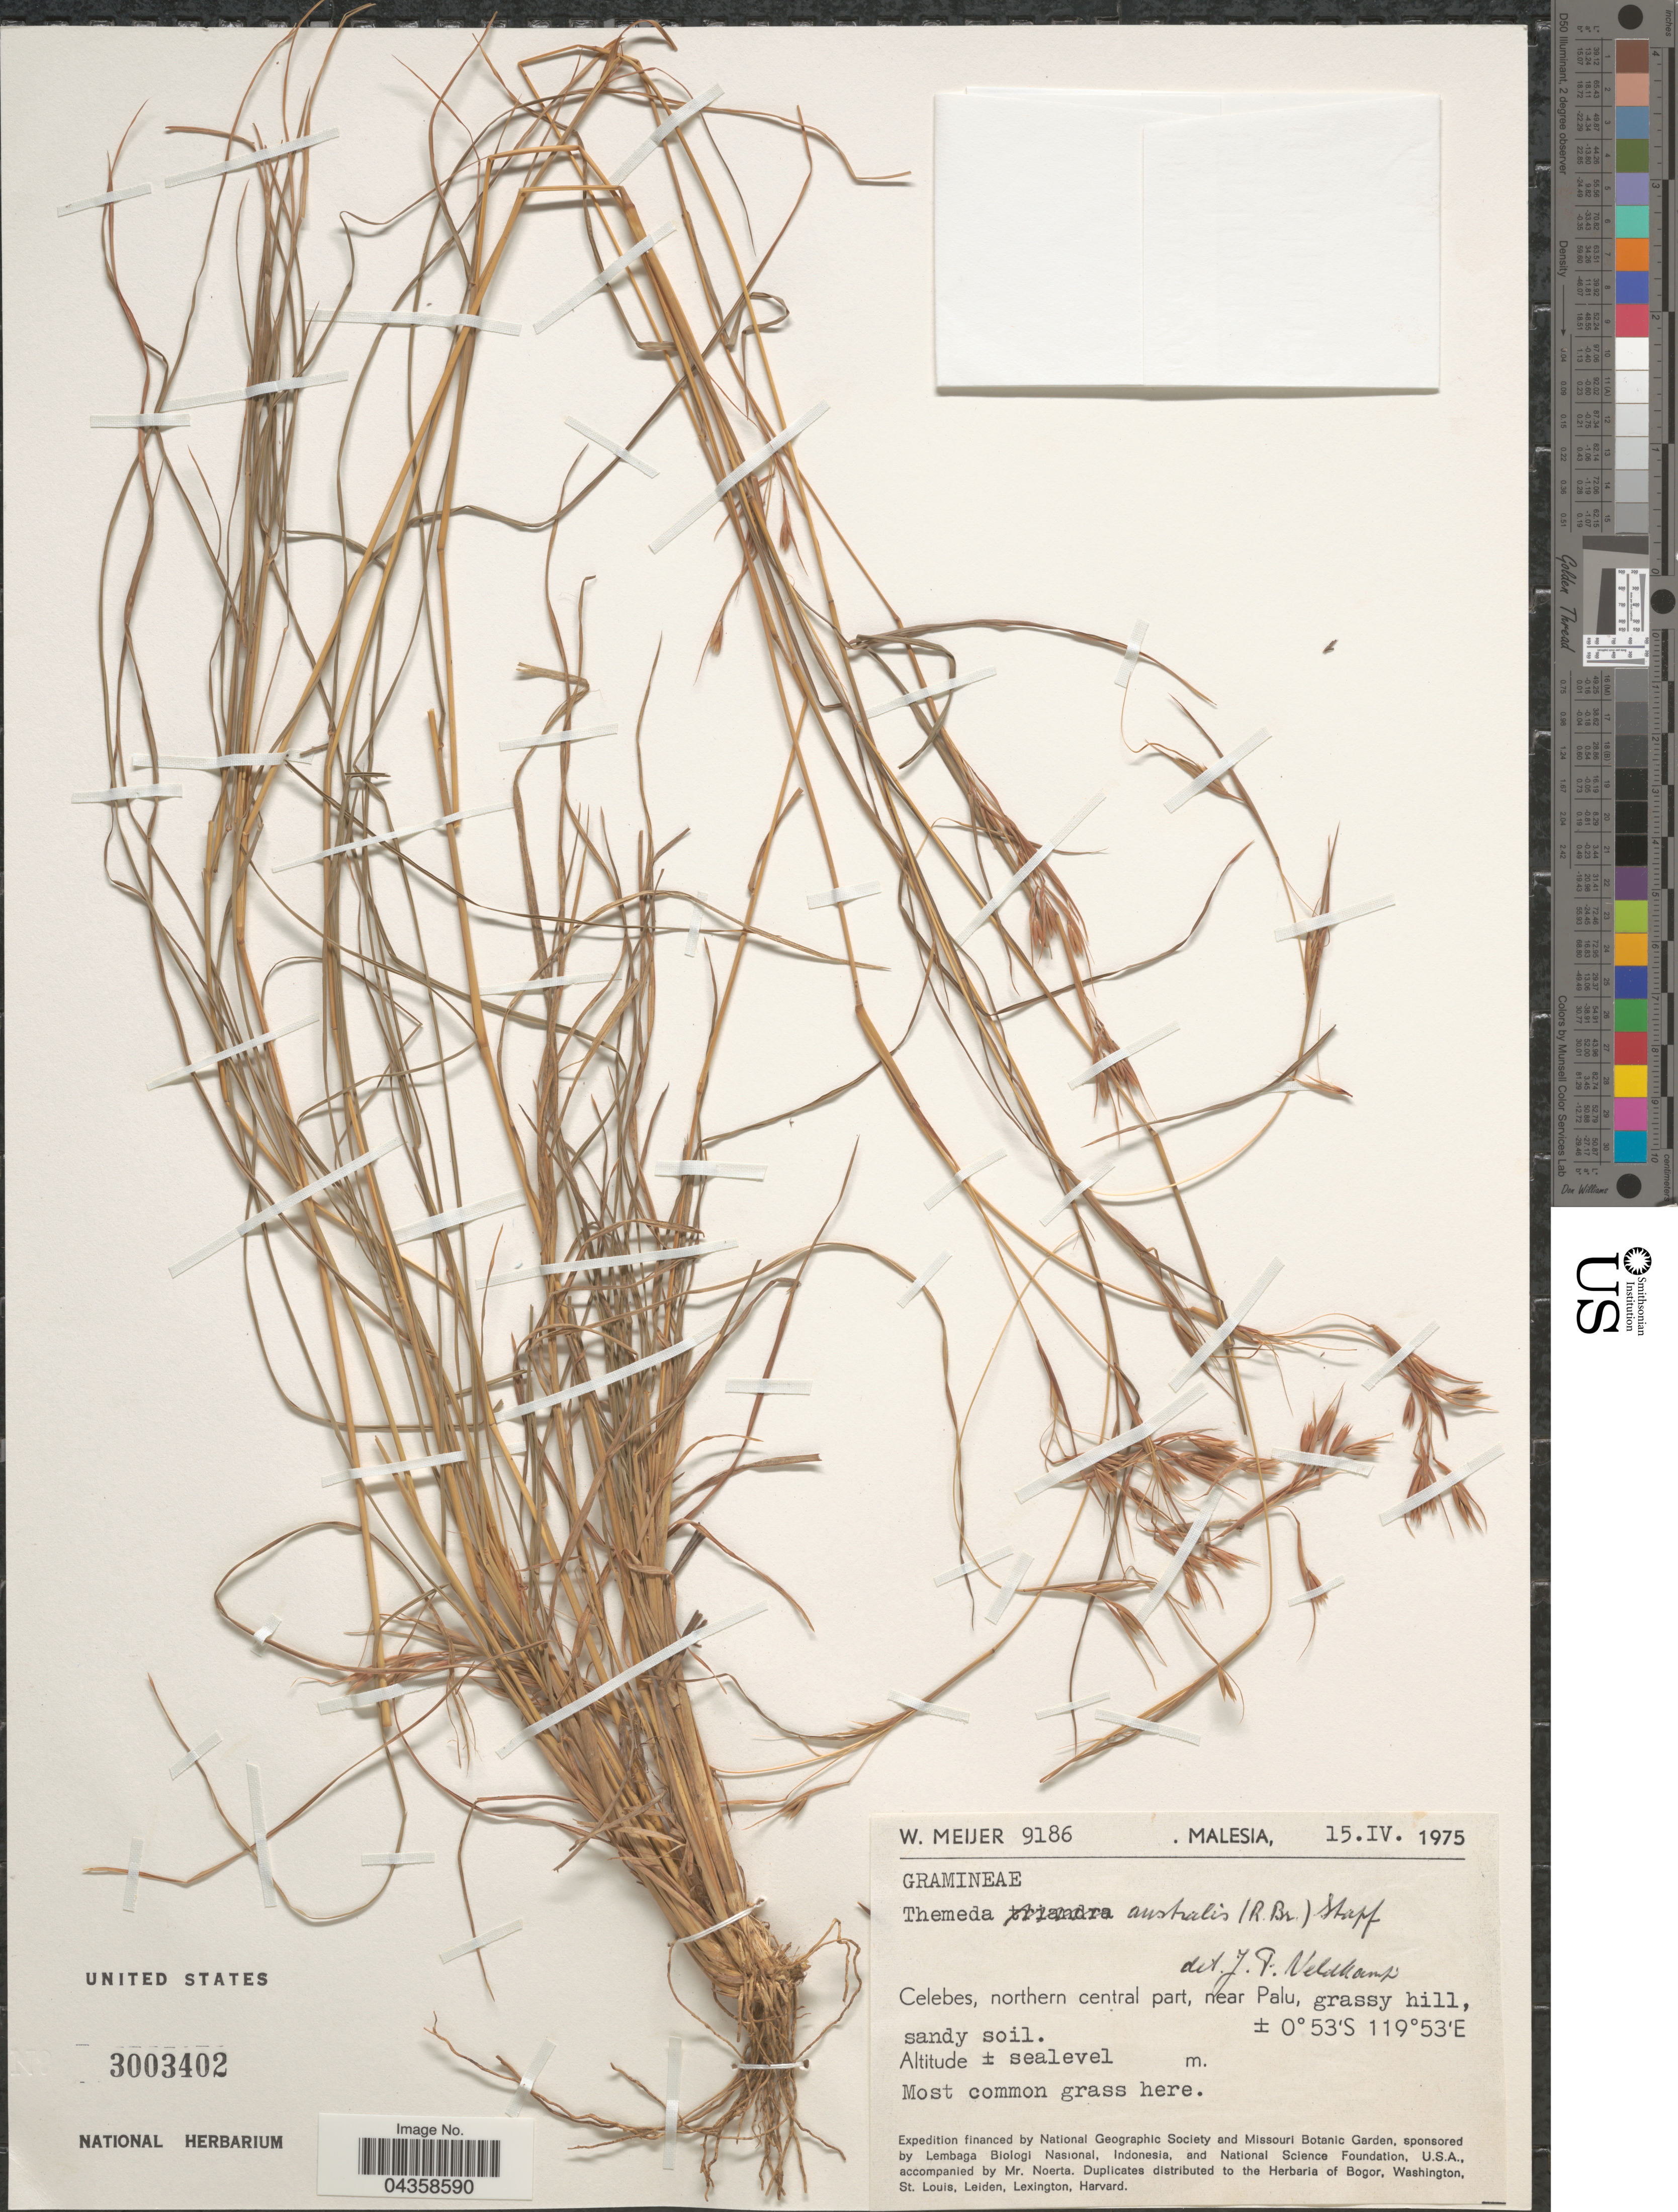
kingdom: Plantae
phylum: Tracheophyta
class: Liliopsida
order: Poales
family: Poaceae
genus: Themeda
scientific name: Themeda triandra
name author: Forssk.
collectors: W. Meijer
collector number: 9186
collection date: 1975-04-15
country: Malaysia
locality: Malesia. Celebes, northern central part, near Palu, grassy hill.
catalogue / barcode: US 3003402